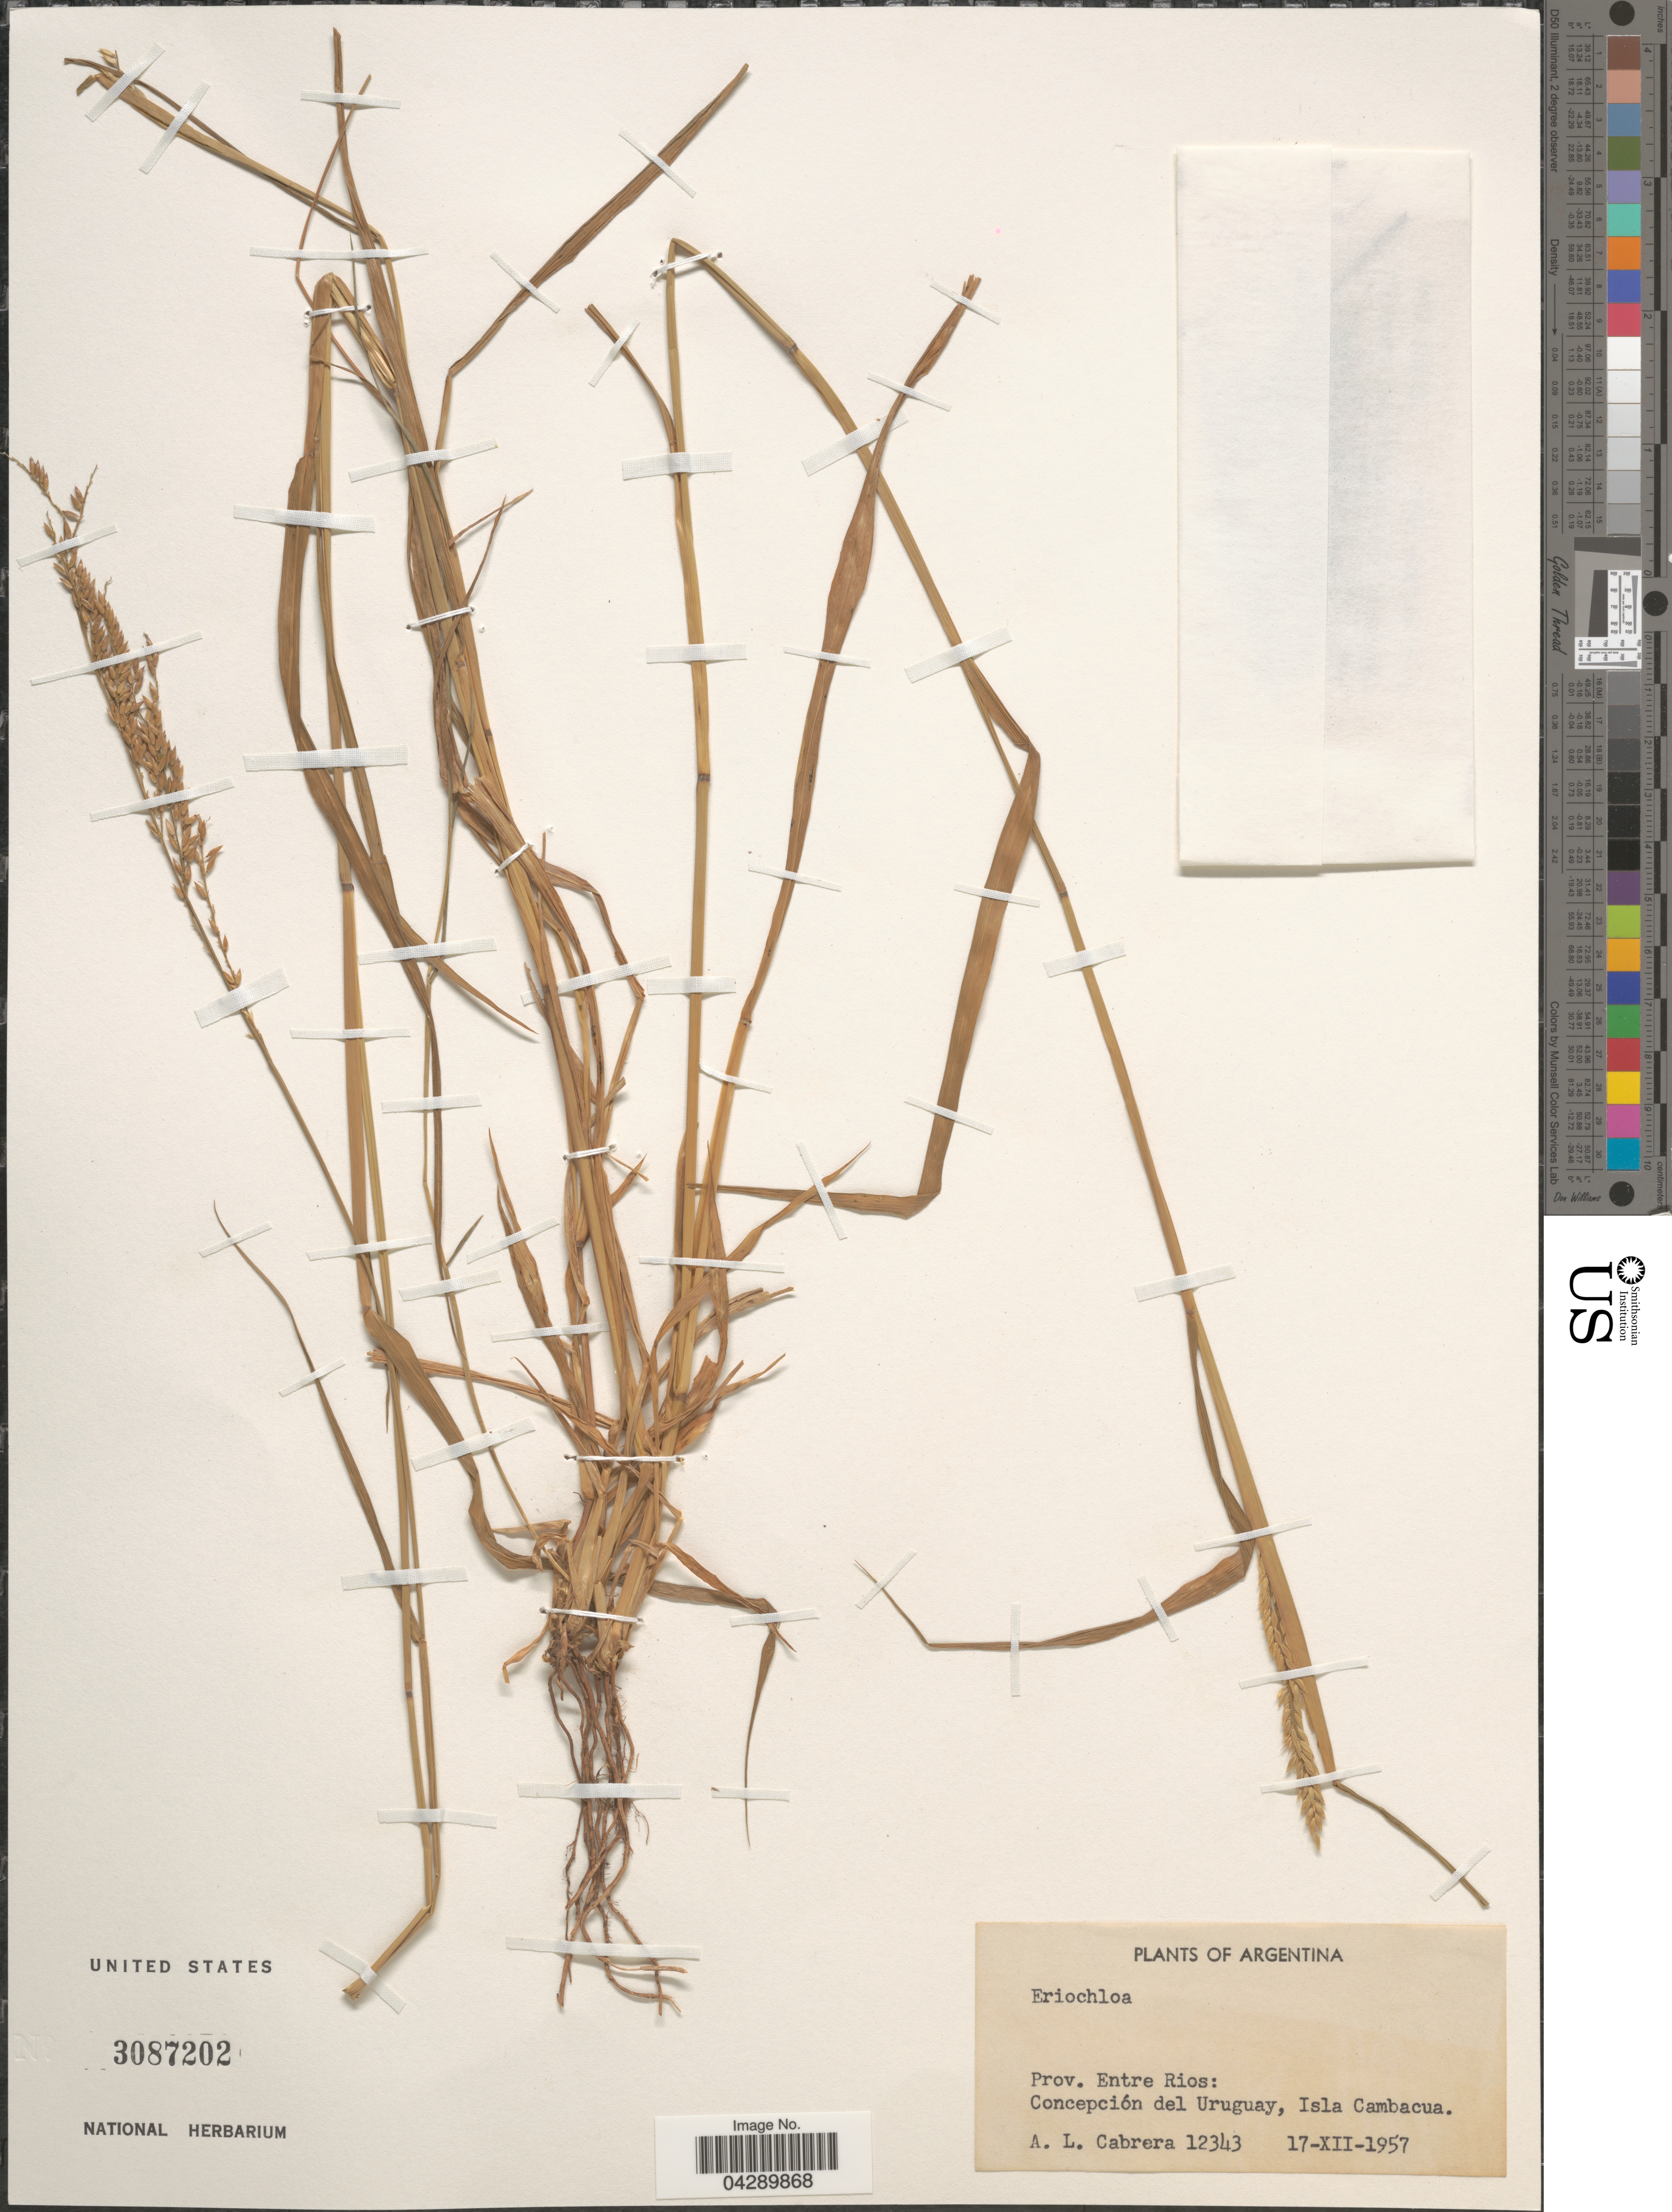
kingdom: Plantae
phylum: Tracheophyta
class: Liliopsida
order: Poales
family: Poaceae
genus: Eriochloa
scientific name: Eriochloa sp.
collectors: A. L. Cabrera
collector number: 12343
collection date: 1957-12-17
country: Argentina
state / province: Entre Rios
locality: Concepción del Uruguay, Isla Cambacua.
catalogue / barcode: US 3087202